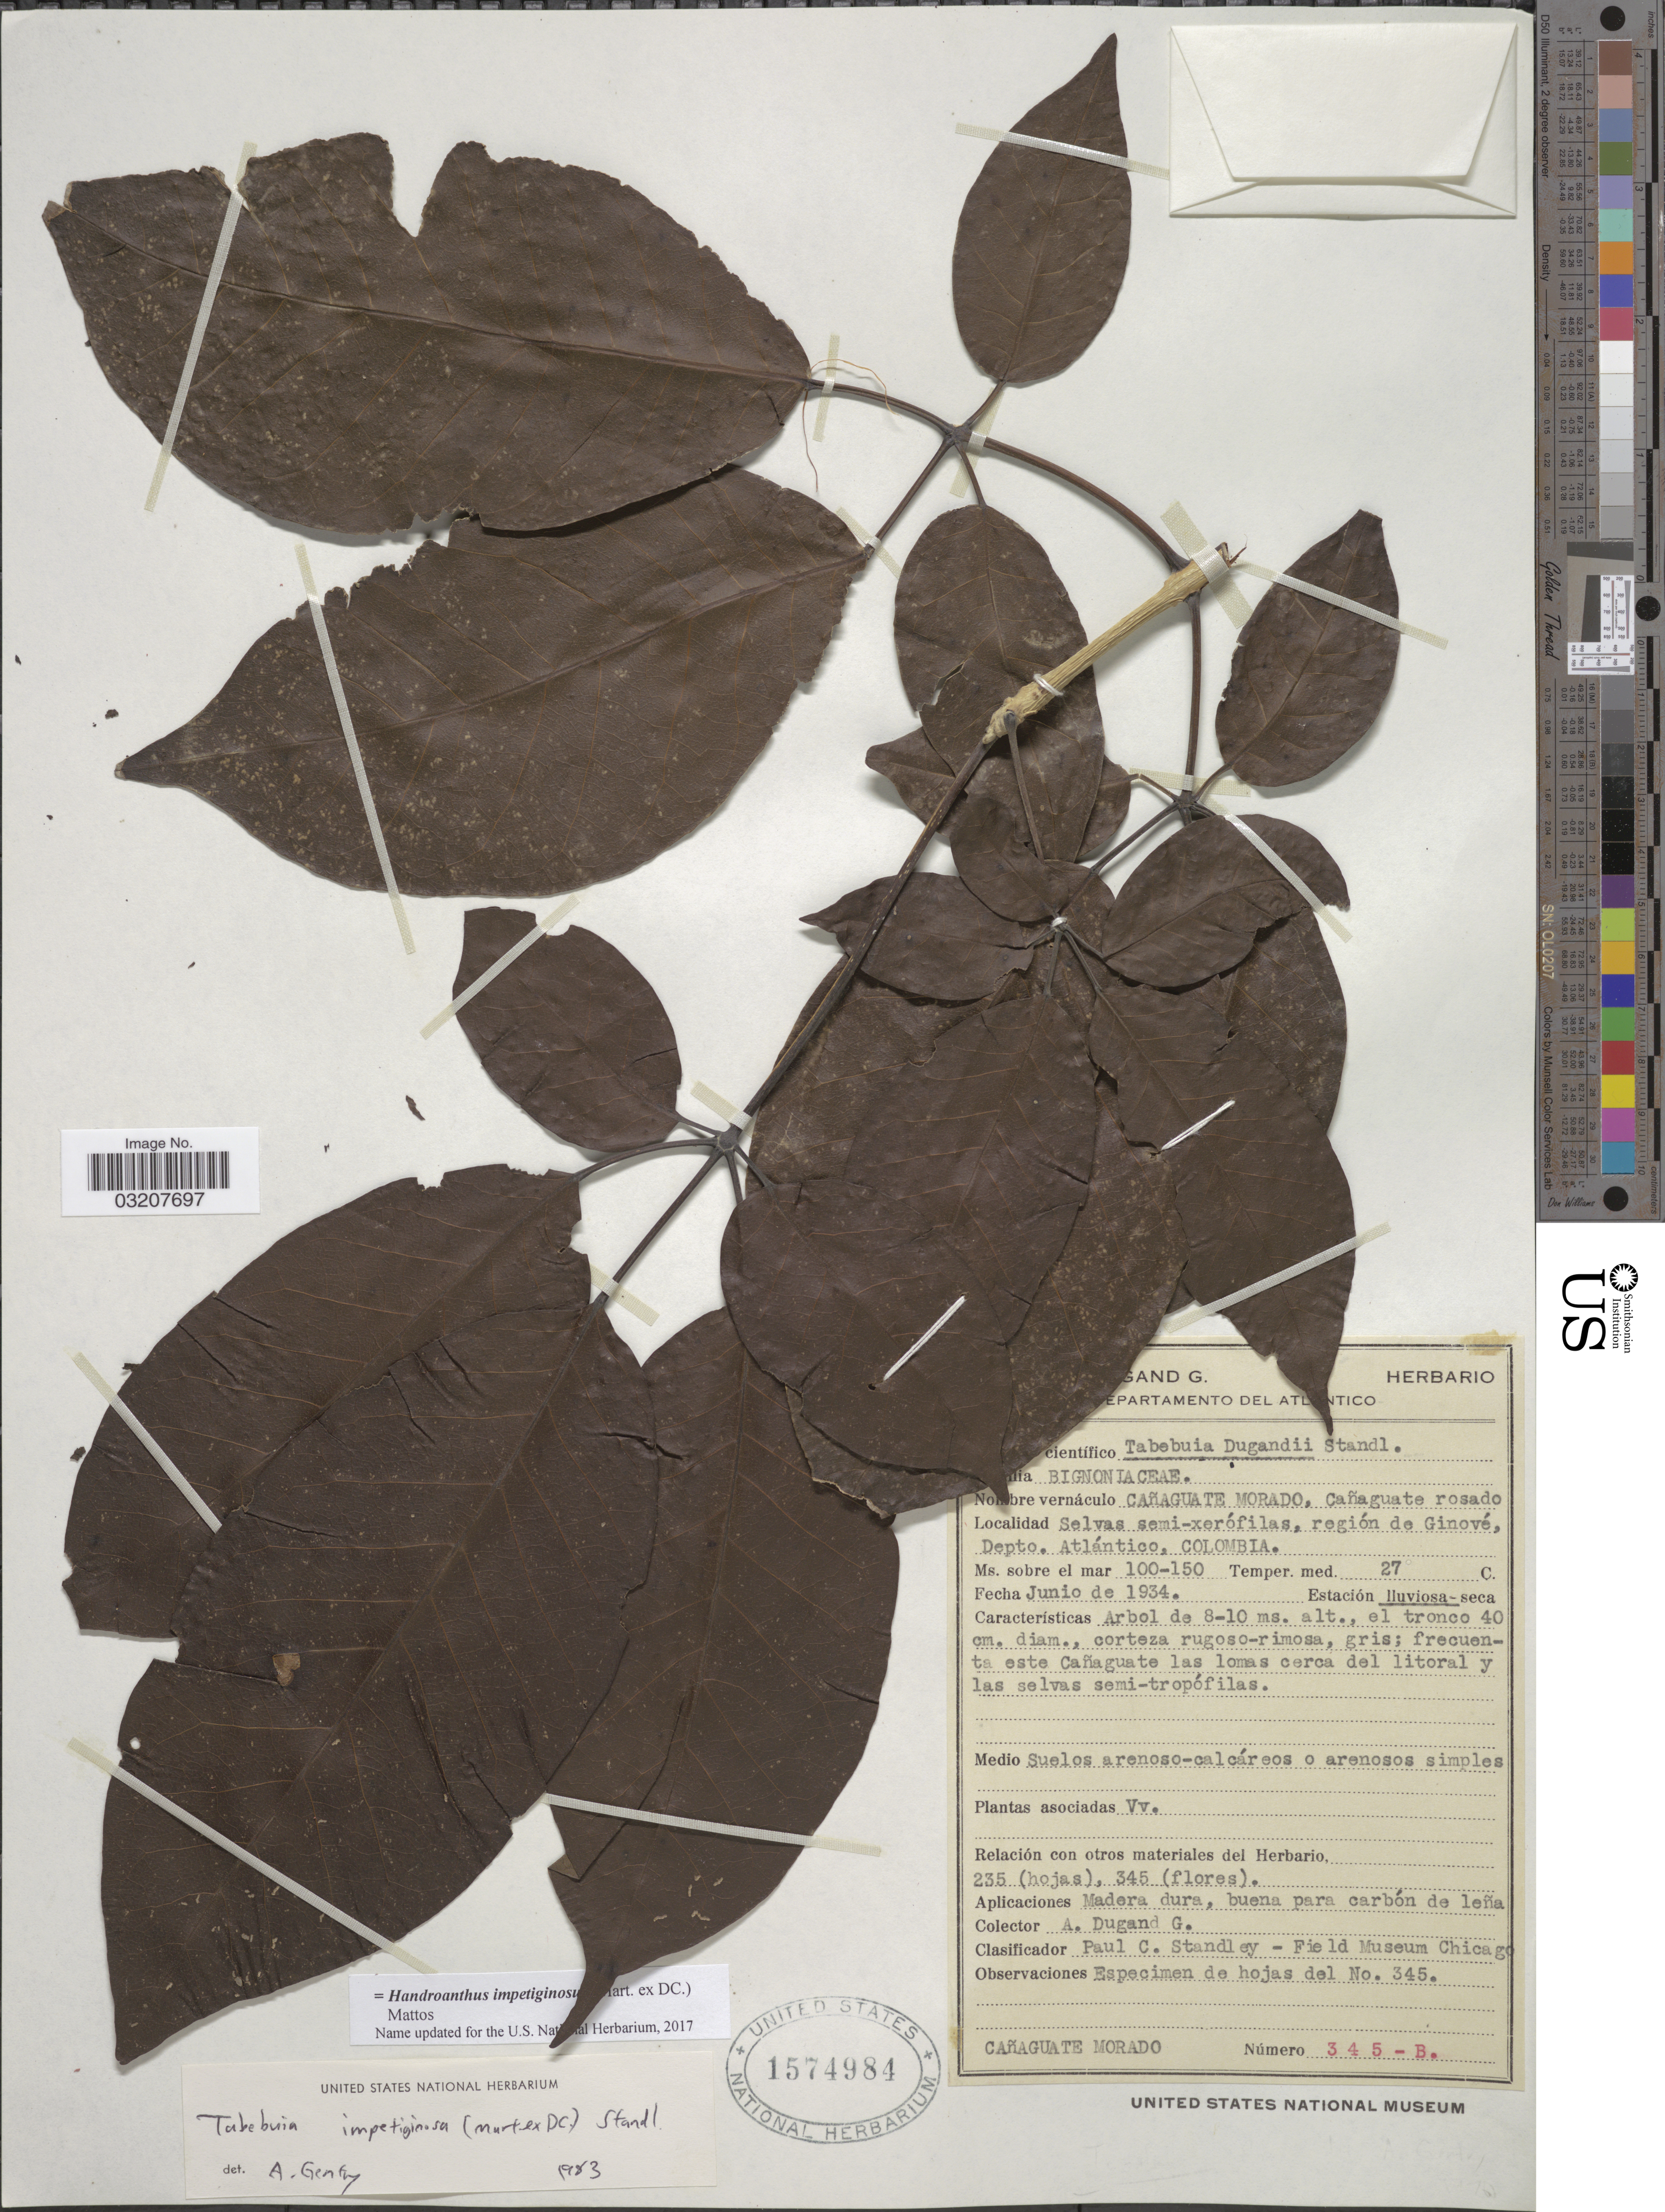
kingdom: Plantae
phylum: Tracheophyta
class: Magnoliopsida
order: Lamiales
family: Bignoniaceae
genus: Handroanthus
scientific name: Handroanthus impetiginosus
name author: (Mart. ex DC.) Mattos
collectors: A. Dugand G.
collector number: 345-B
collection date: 1934-06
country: Colombia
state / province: Atlántico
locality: Selvas semi-xerófilas, región de Ginové, Depto. Atlántico.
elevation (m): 100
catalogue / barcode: US 1574984